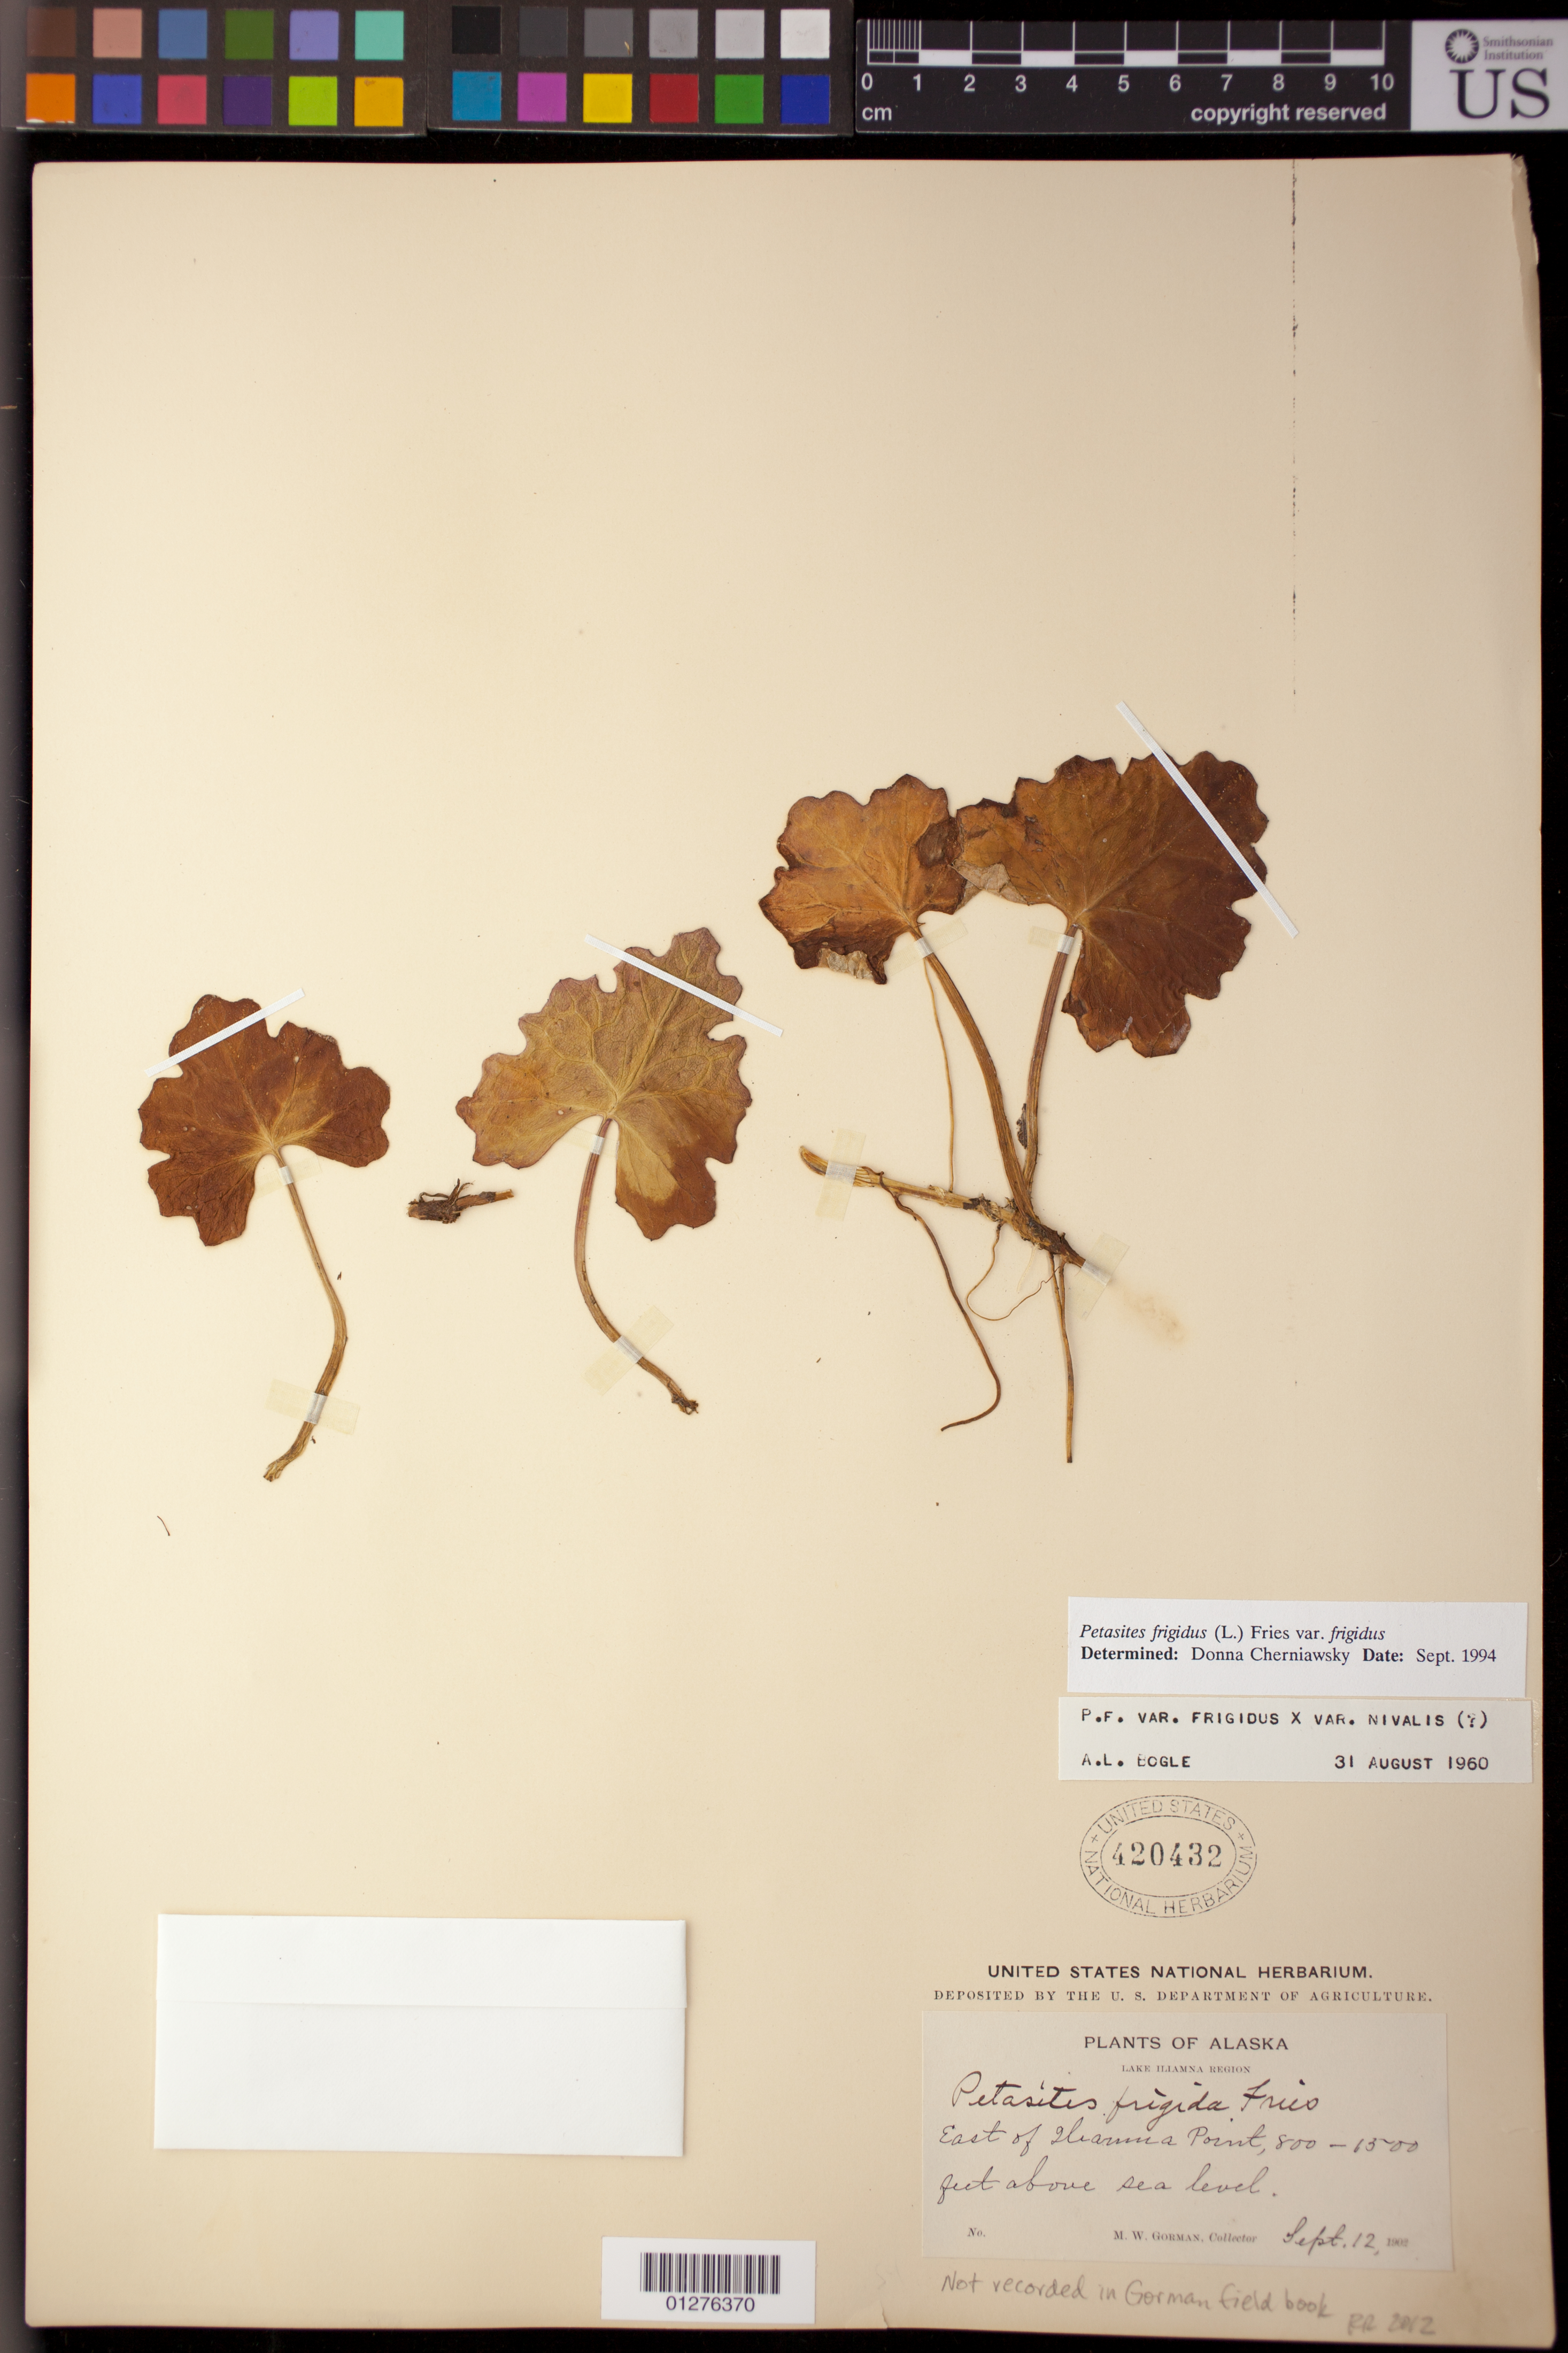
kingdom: Plantae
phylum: Tracheophyta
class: Magnoliopsida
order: Asterales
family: Asteraceae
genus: Petasites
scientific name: Petasites frigidus var. frigidus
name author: (L.) Fr.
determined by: Cherniawsky, Donna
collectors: M. W. Gorman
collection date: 1902-09-12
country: United States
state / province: Alaska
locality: Lake Iliamna Region, Mts. Ridge, East of Iliamna Point.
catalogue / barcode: US 420432